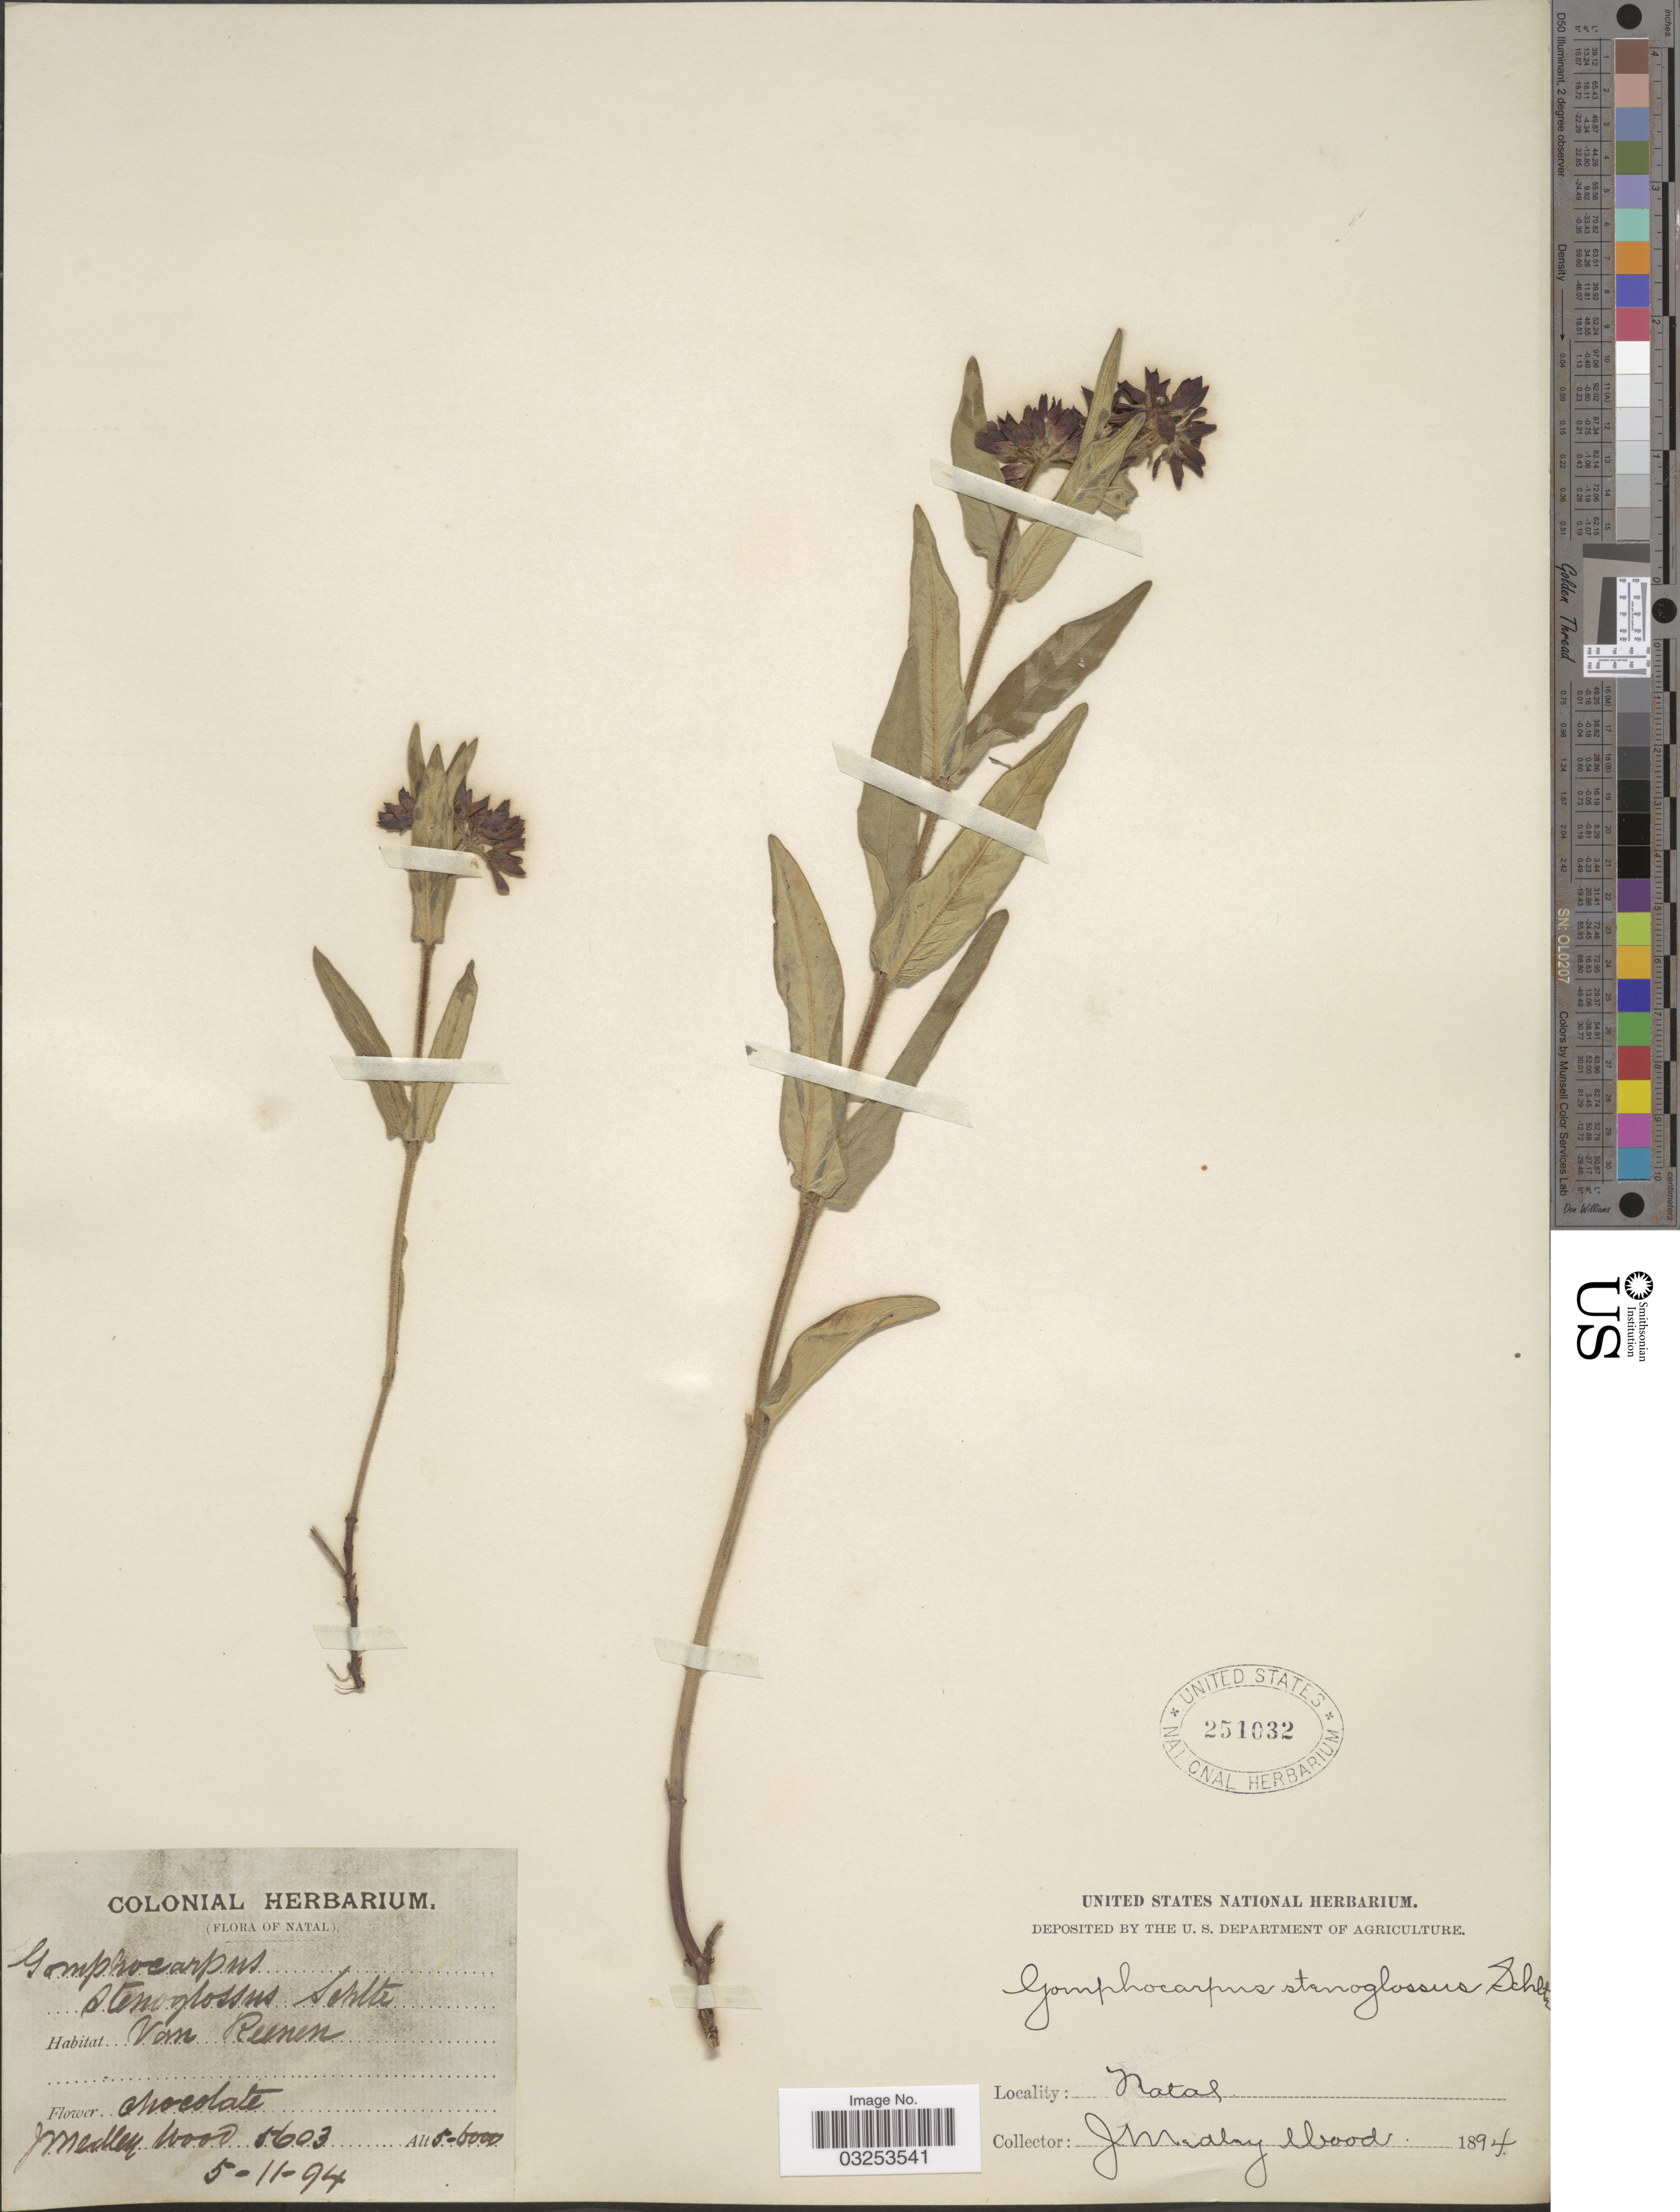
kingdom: Plantae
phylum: Tracheophyta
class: Magnoliopsida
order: Gentianales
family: Apocynaceae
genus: Pachycarpus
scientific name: Pachycarpus stenoglossus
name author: N.E. Br.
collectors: J. Medley Wood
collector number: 5603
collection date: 1894-11-05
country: South Africa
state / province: KwaZulu-Natal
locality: Natal, Van Reenen.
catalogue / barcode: US 251032